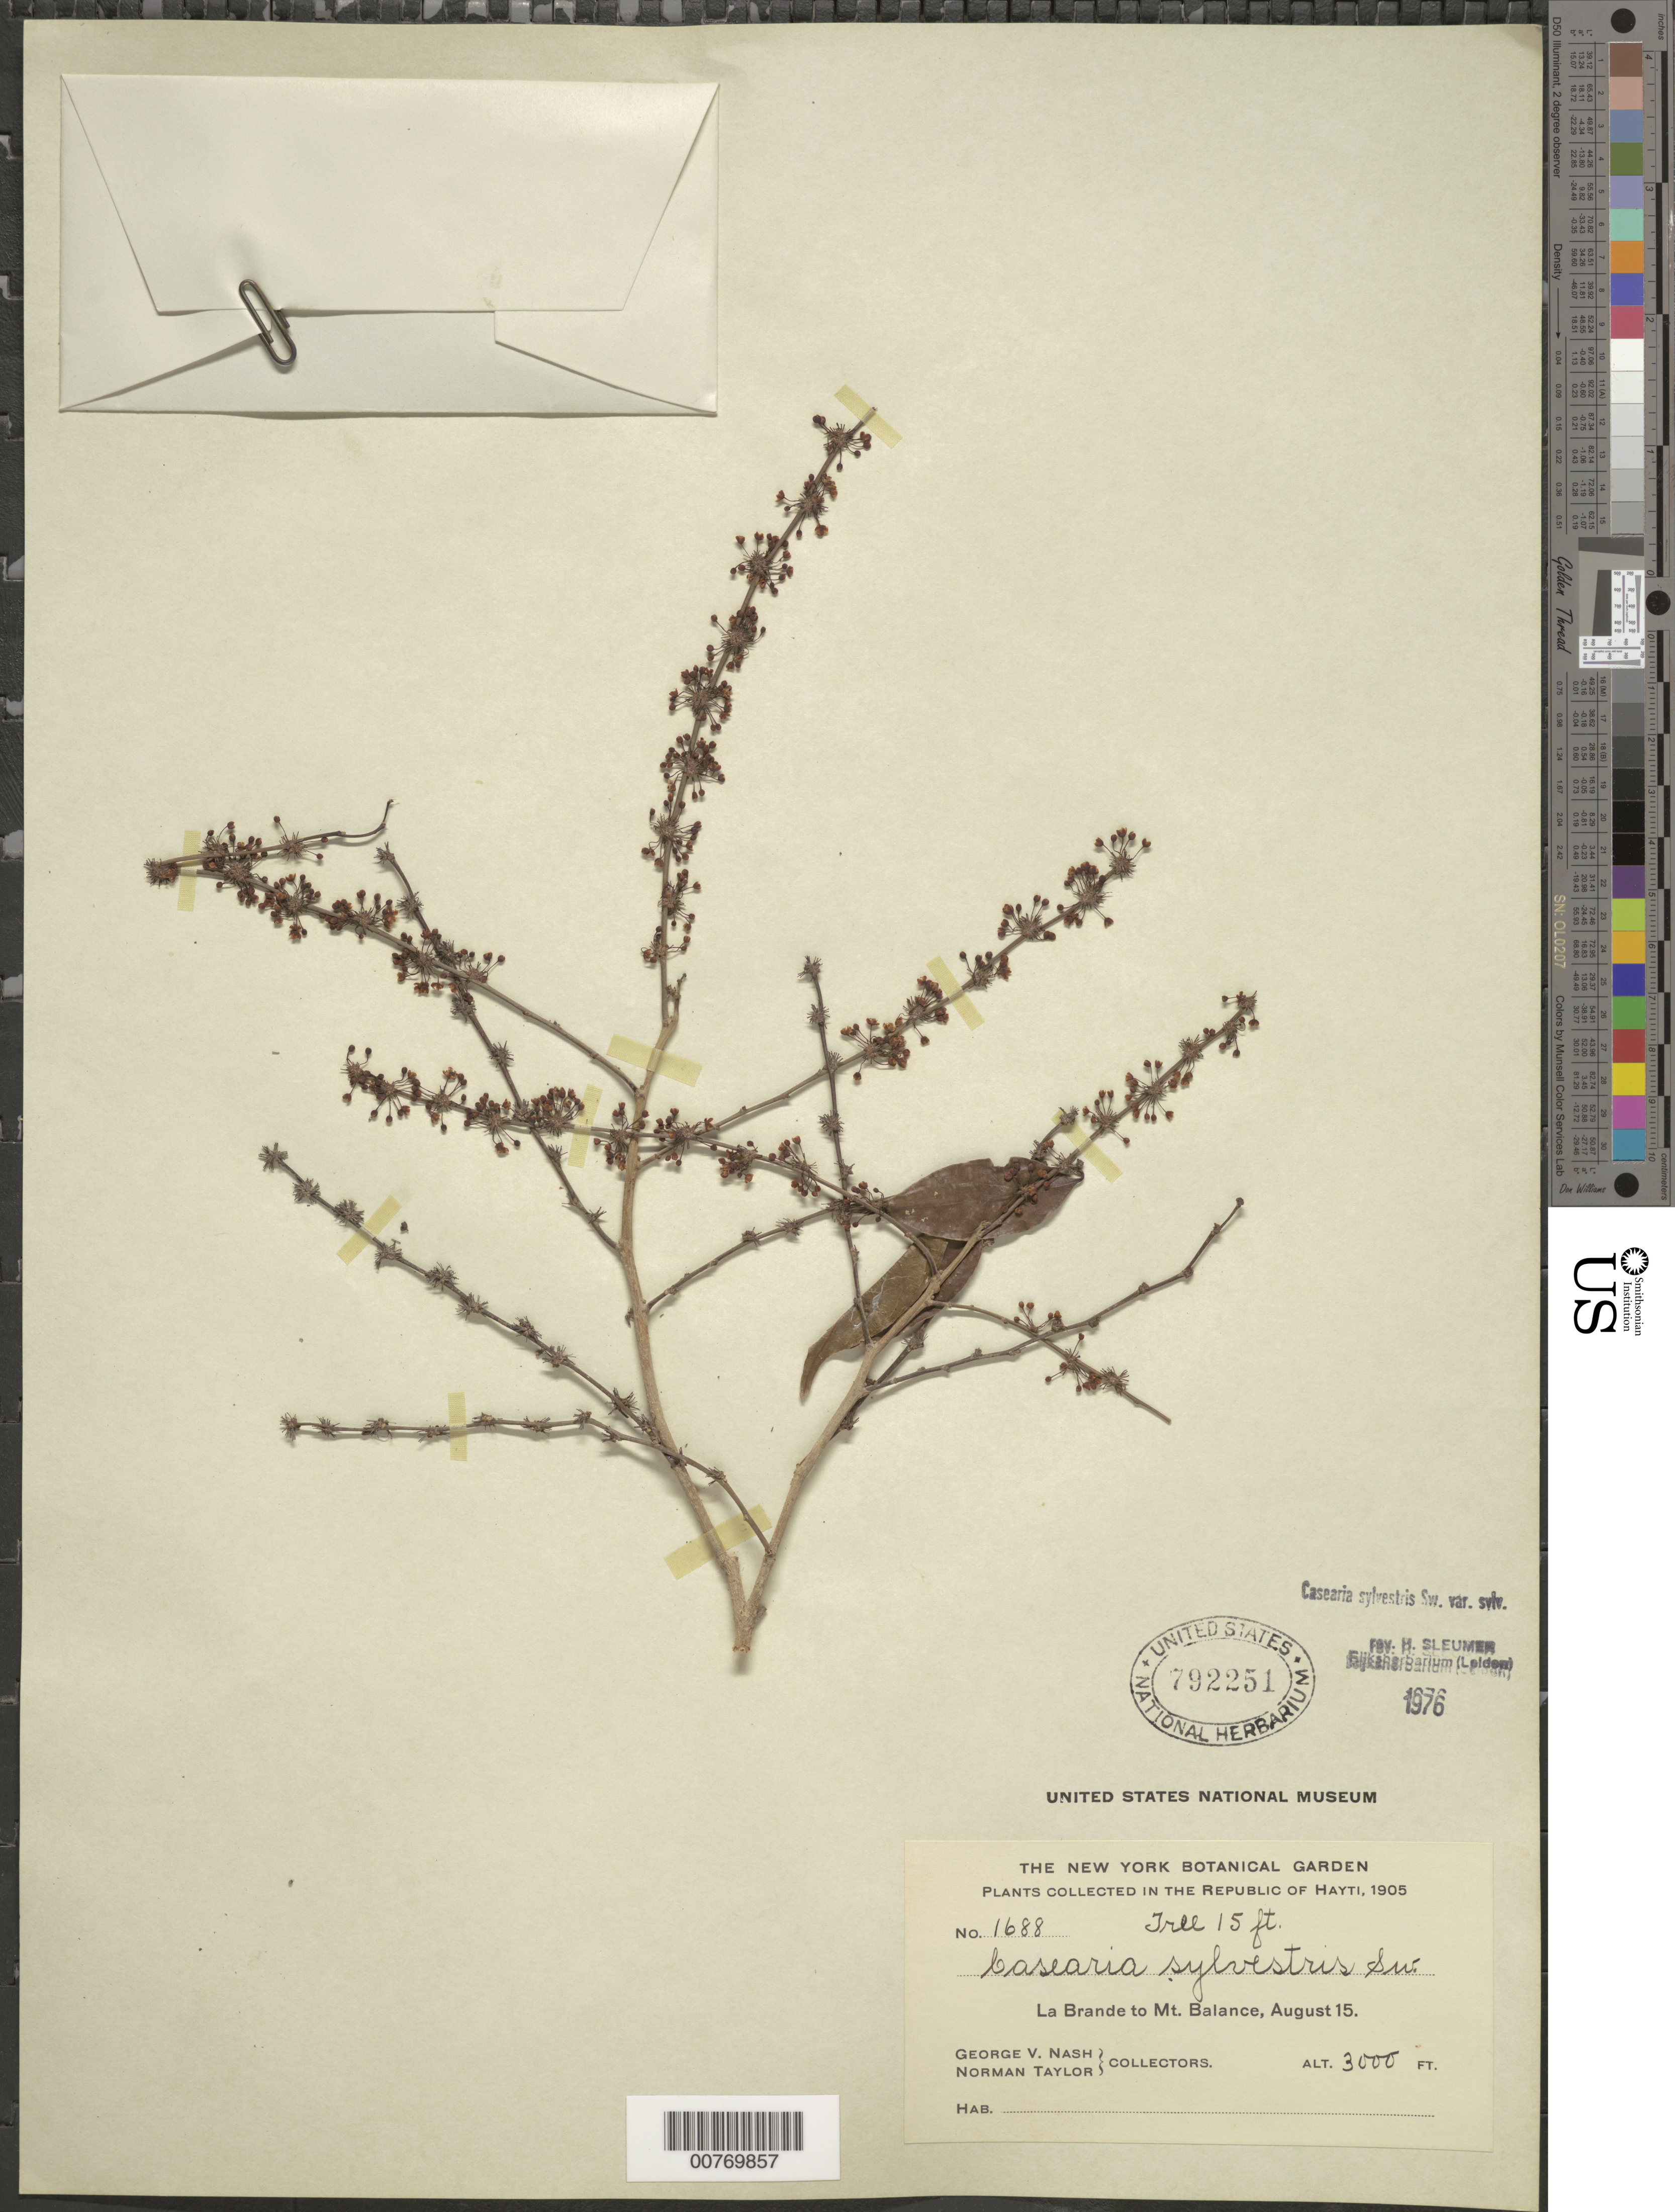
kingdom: Plantae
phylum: Tracheophyta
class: Magnoliopsida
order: Malpighiales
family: Salicaceae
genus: Casearia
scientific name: Casearia sylvestris var. sylvestris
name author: Sw.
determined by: Sleumer, H. O.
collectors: G. V. Nash & N. Taylor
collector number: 1688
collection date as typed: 15 Aug 1905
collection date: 1905-08-15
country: Haiti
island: Hispaniola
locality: La Brande to Mt. Balance.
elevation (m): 914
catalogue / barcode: US 792251